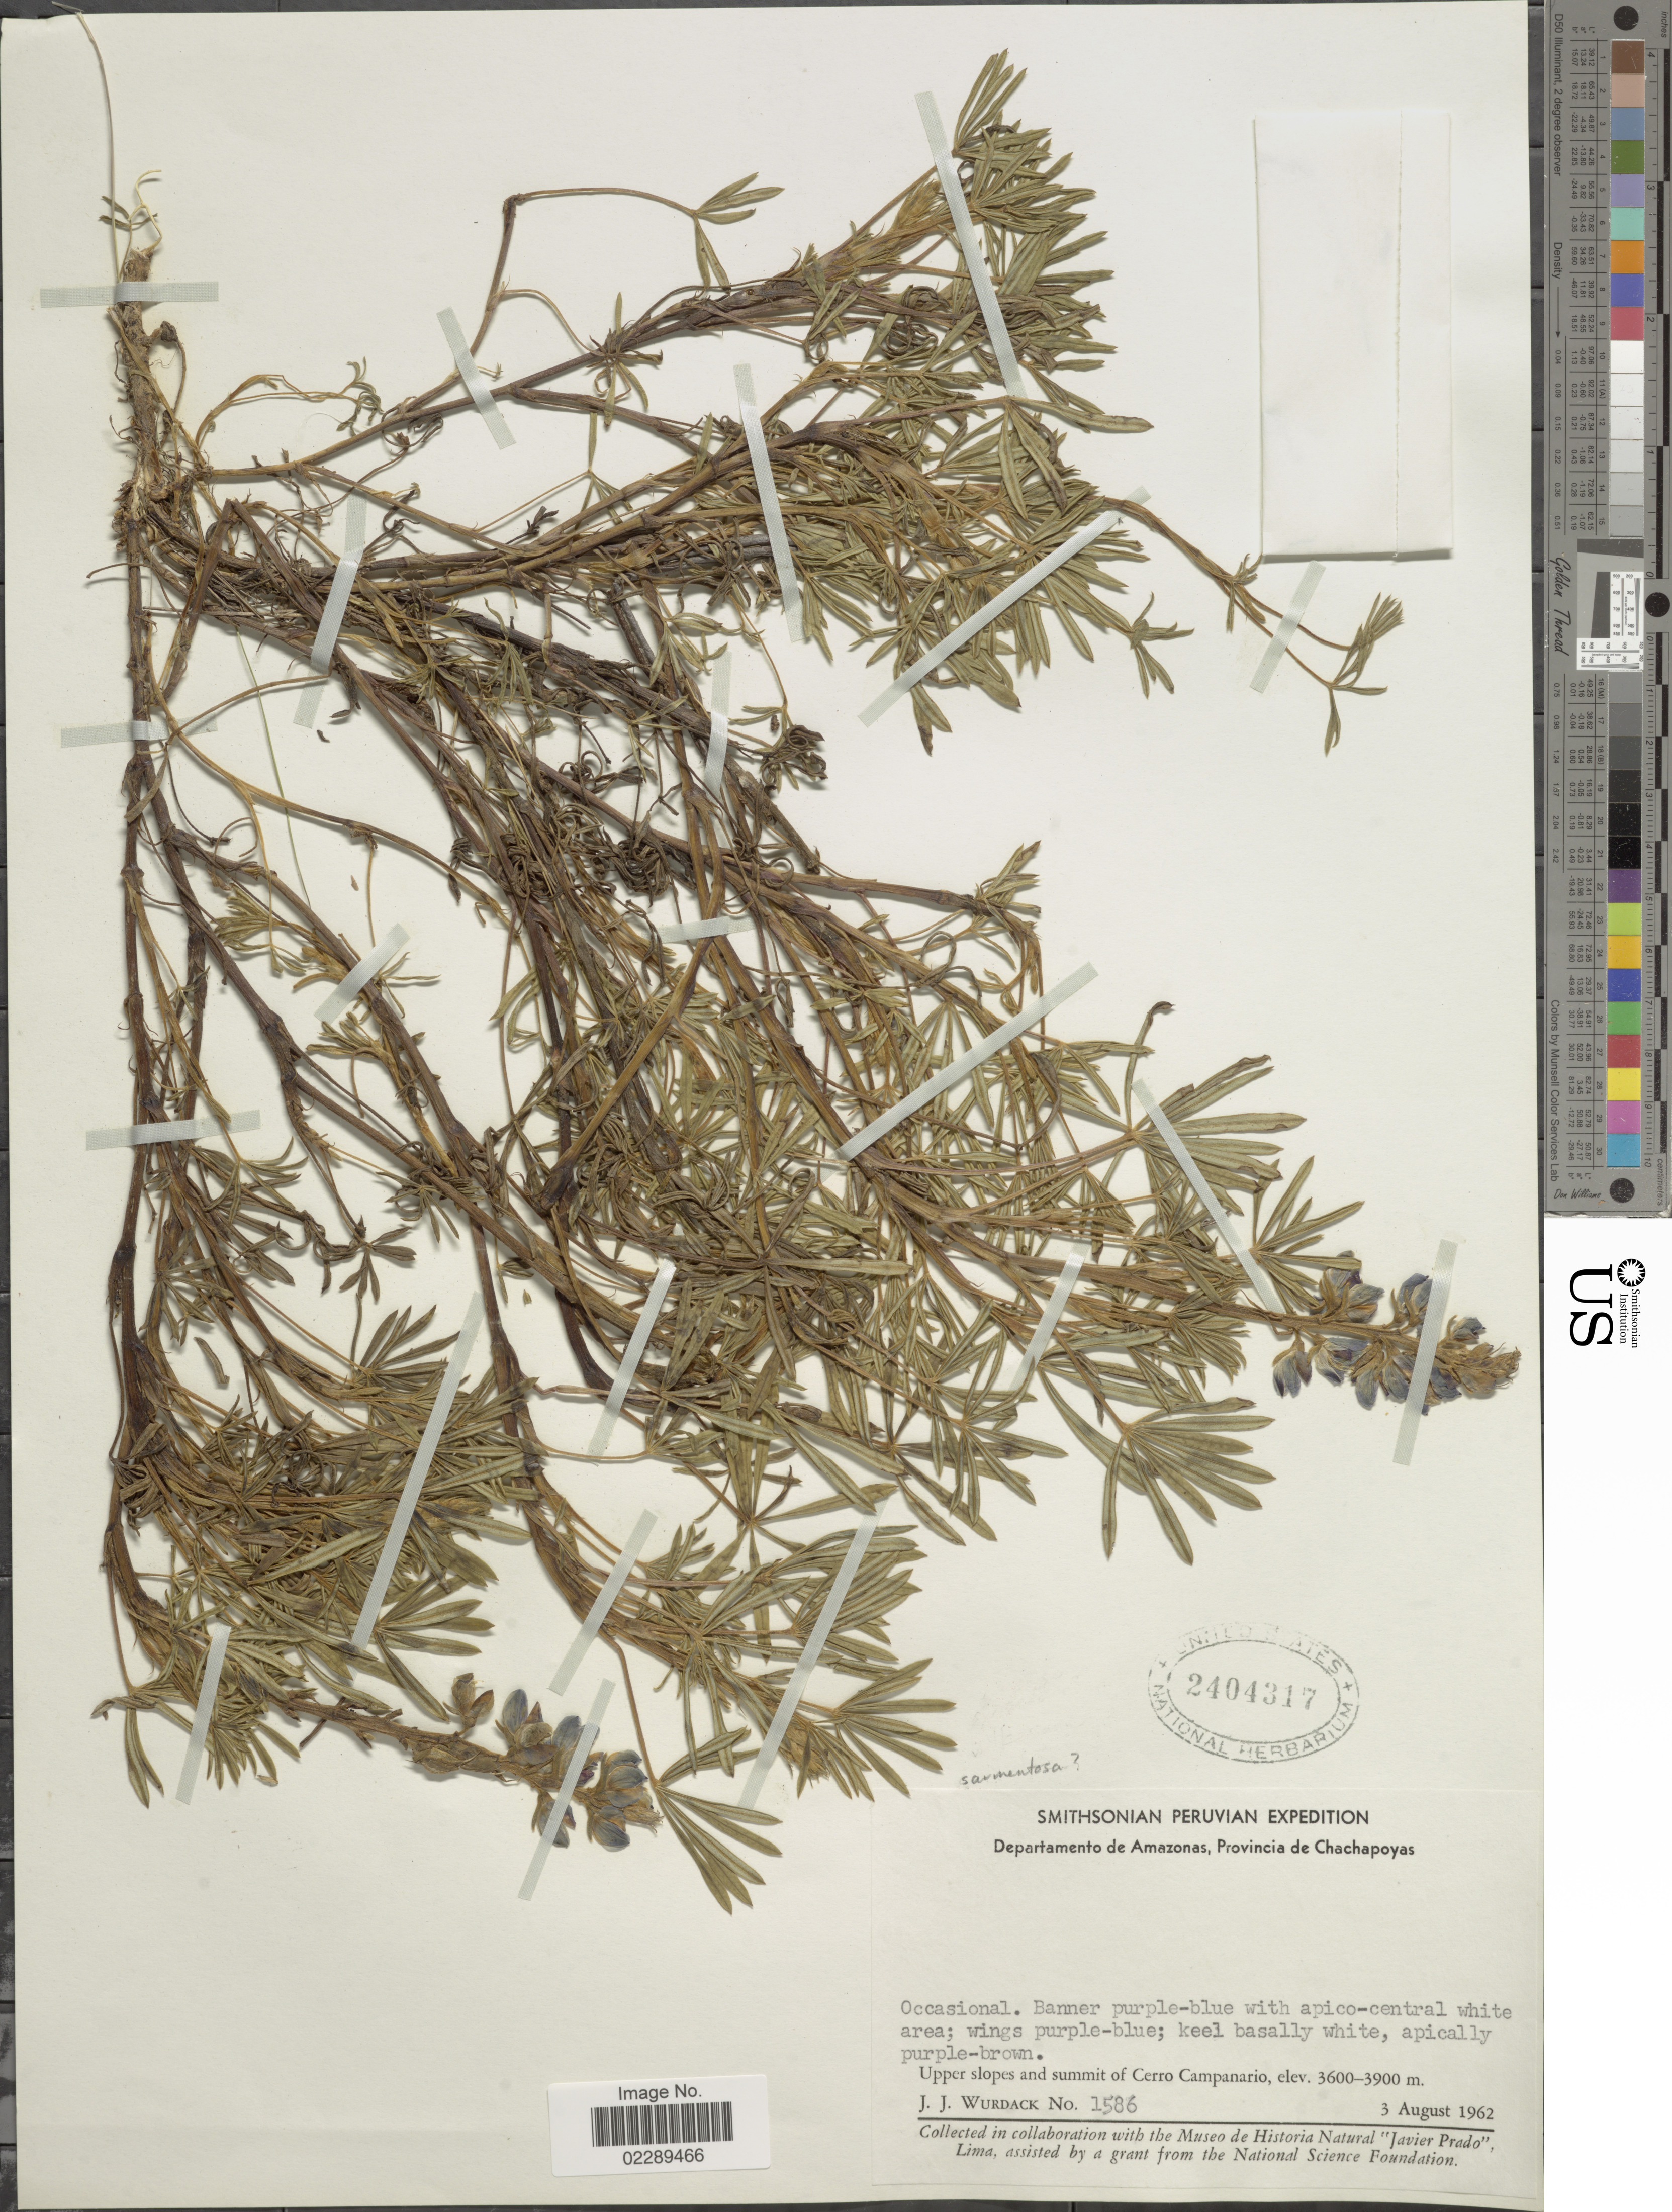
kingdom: Plantae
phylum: Tracheophyta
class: Magnoliopsida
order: Fabales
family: Fabaceae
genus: Lupinus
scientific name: Lupinus sp.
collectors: J. J. Wurdack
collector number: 1586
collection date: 1962-08-03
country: Peru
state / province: Amazonas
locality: Departamento de Amazonas, Provincia de Chachapoyas. Upper slopes and summit of Cerro Campanario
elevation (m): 3600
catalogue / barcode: US 2404317